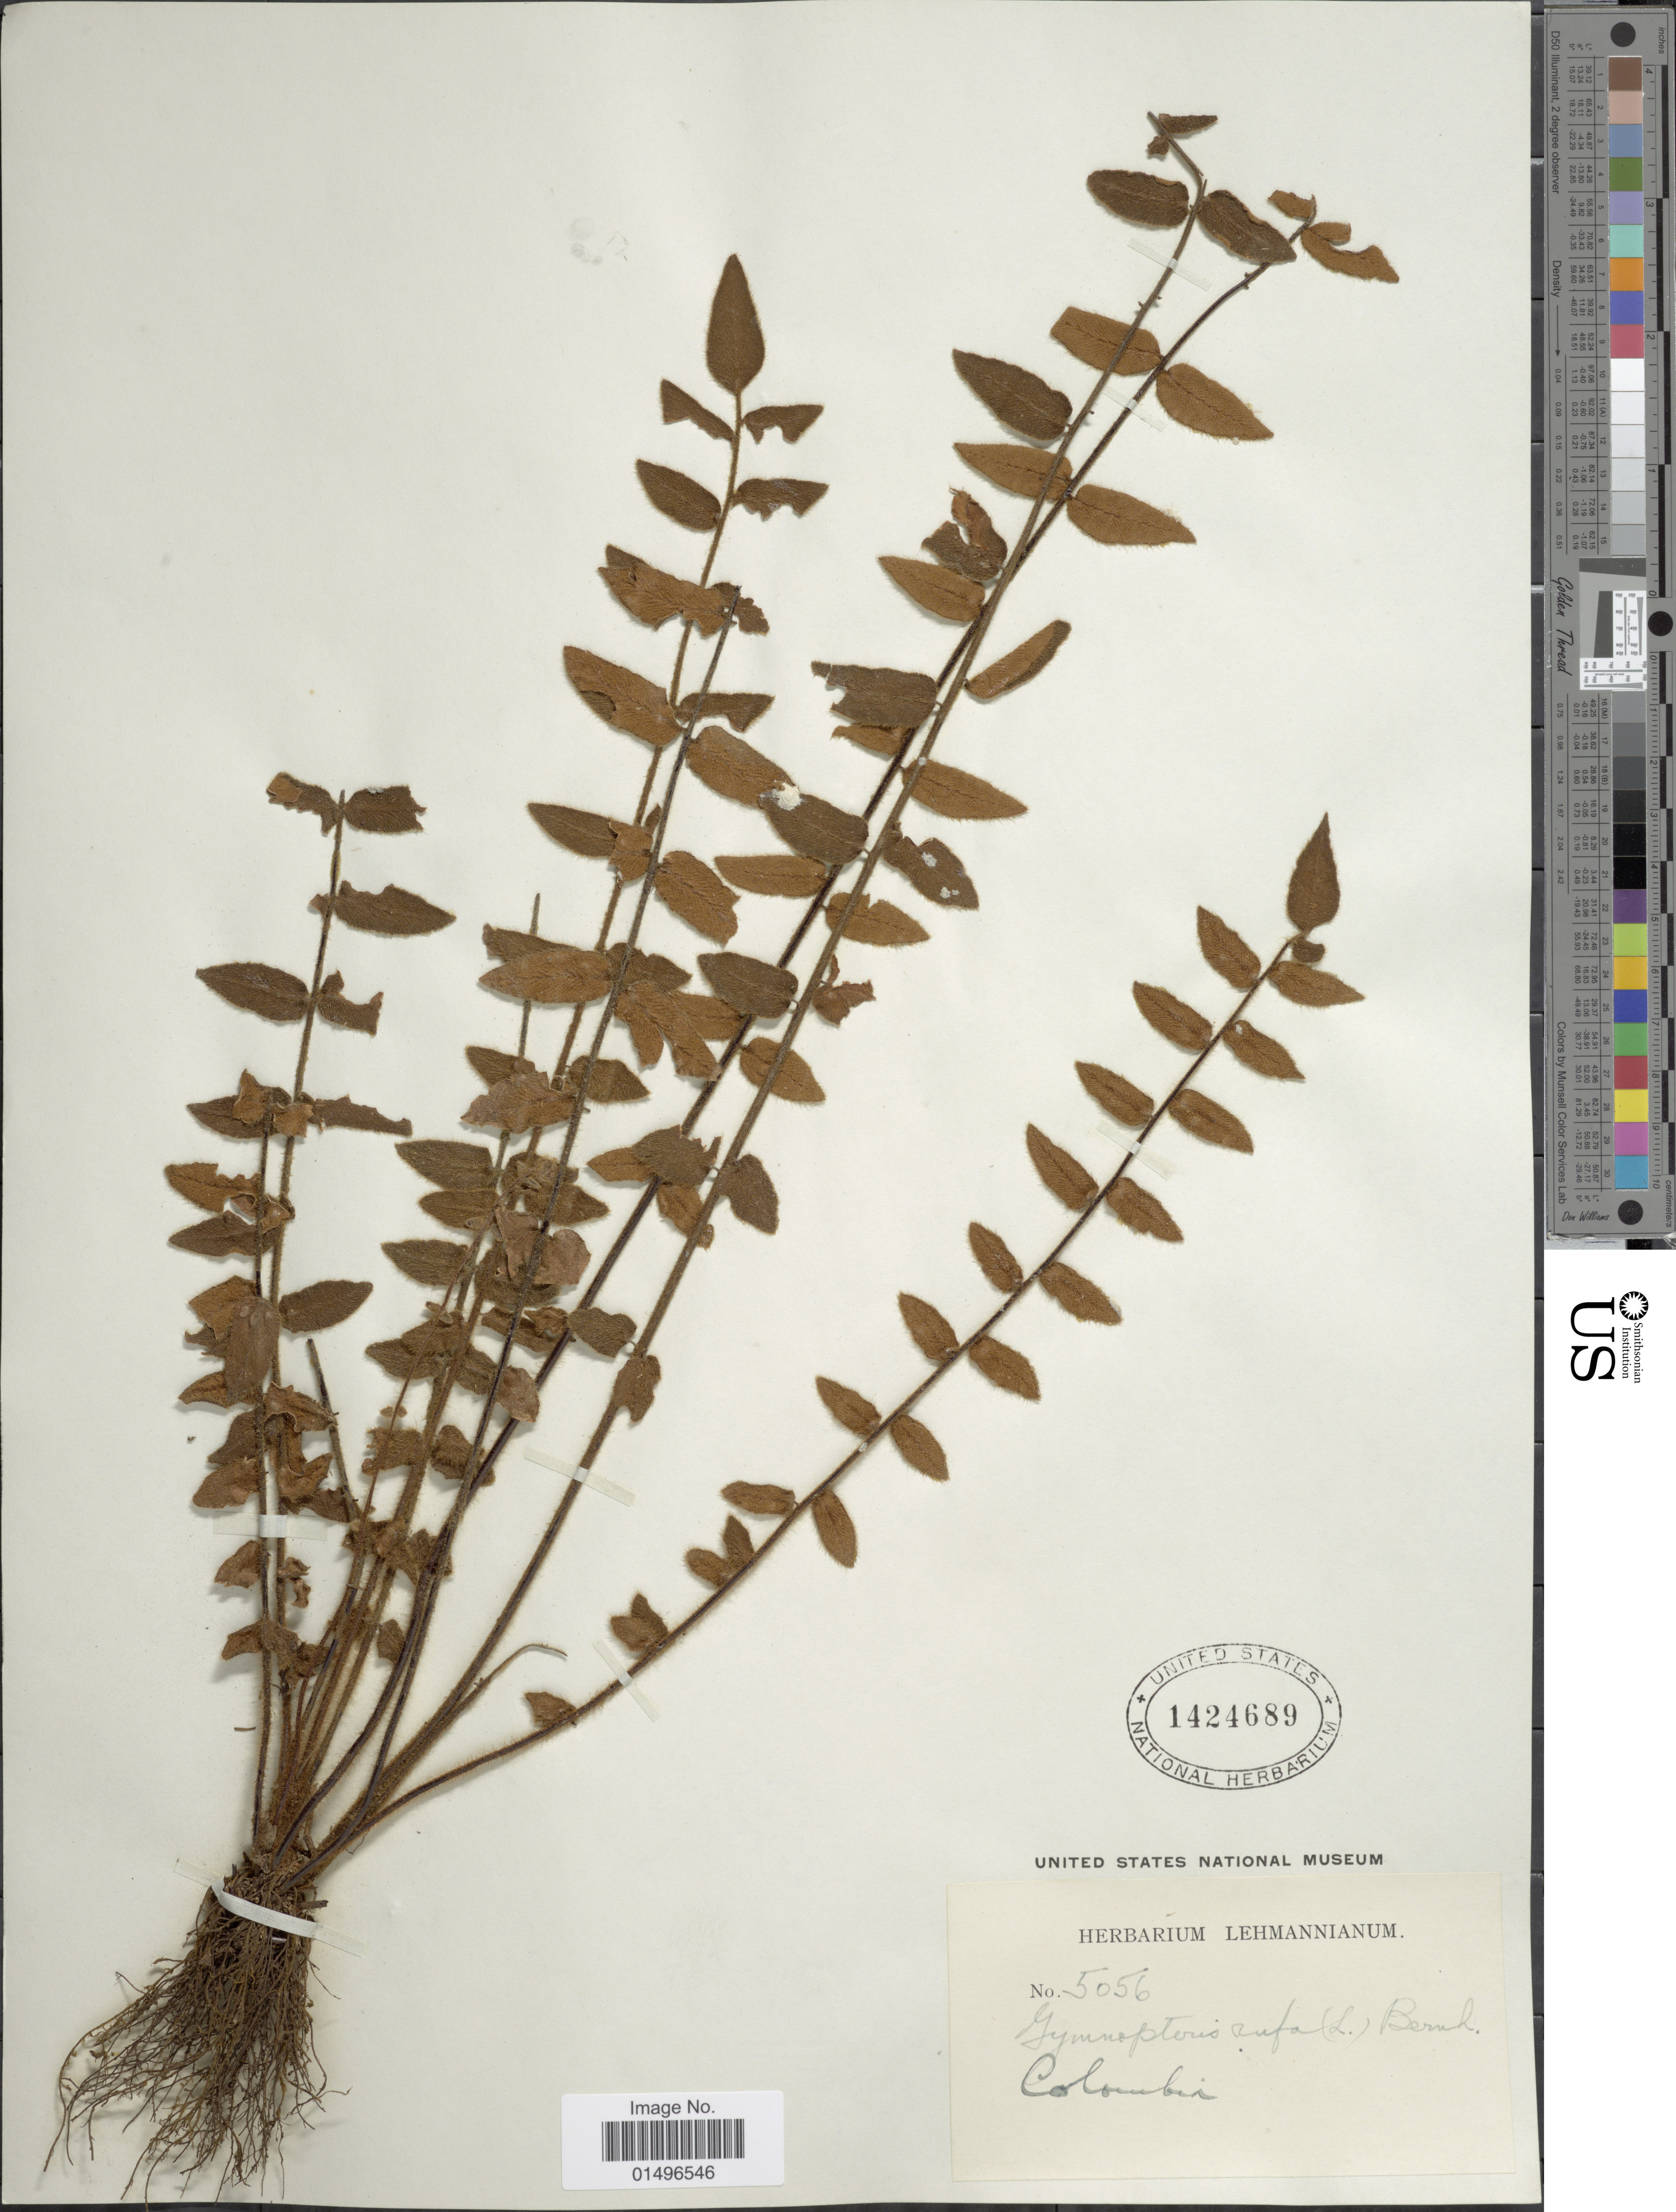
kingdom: Plantae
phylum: Tracheophyta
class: Polypodiopsida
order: Polypodiales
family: Pteridaceae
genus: Hemionitis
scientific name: Hemionitis rufa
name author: (L.) Sw.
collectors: ex herb. Lehmannianum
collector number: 5056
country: Colombia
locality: Columbia.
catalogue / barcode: US 1424689